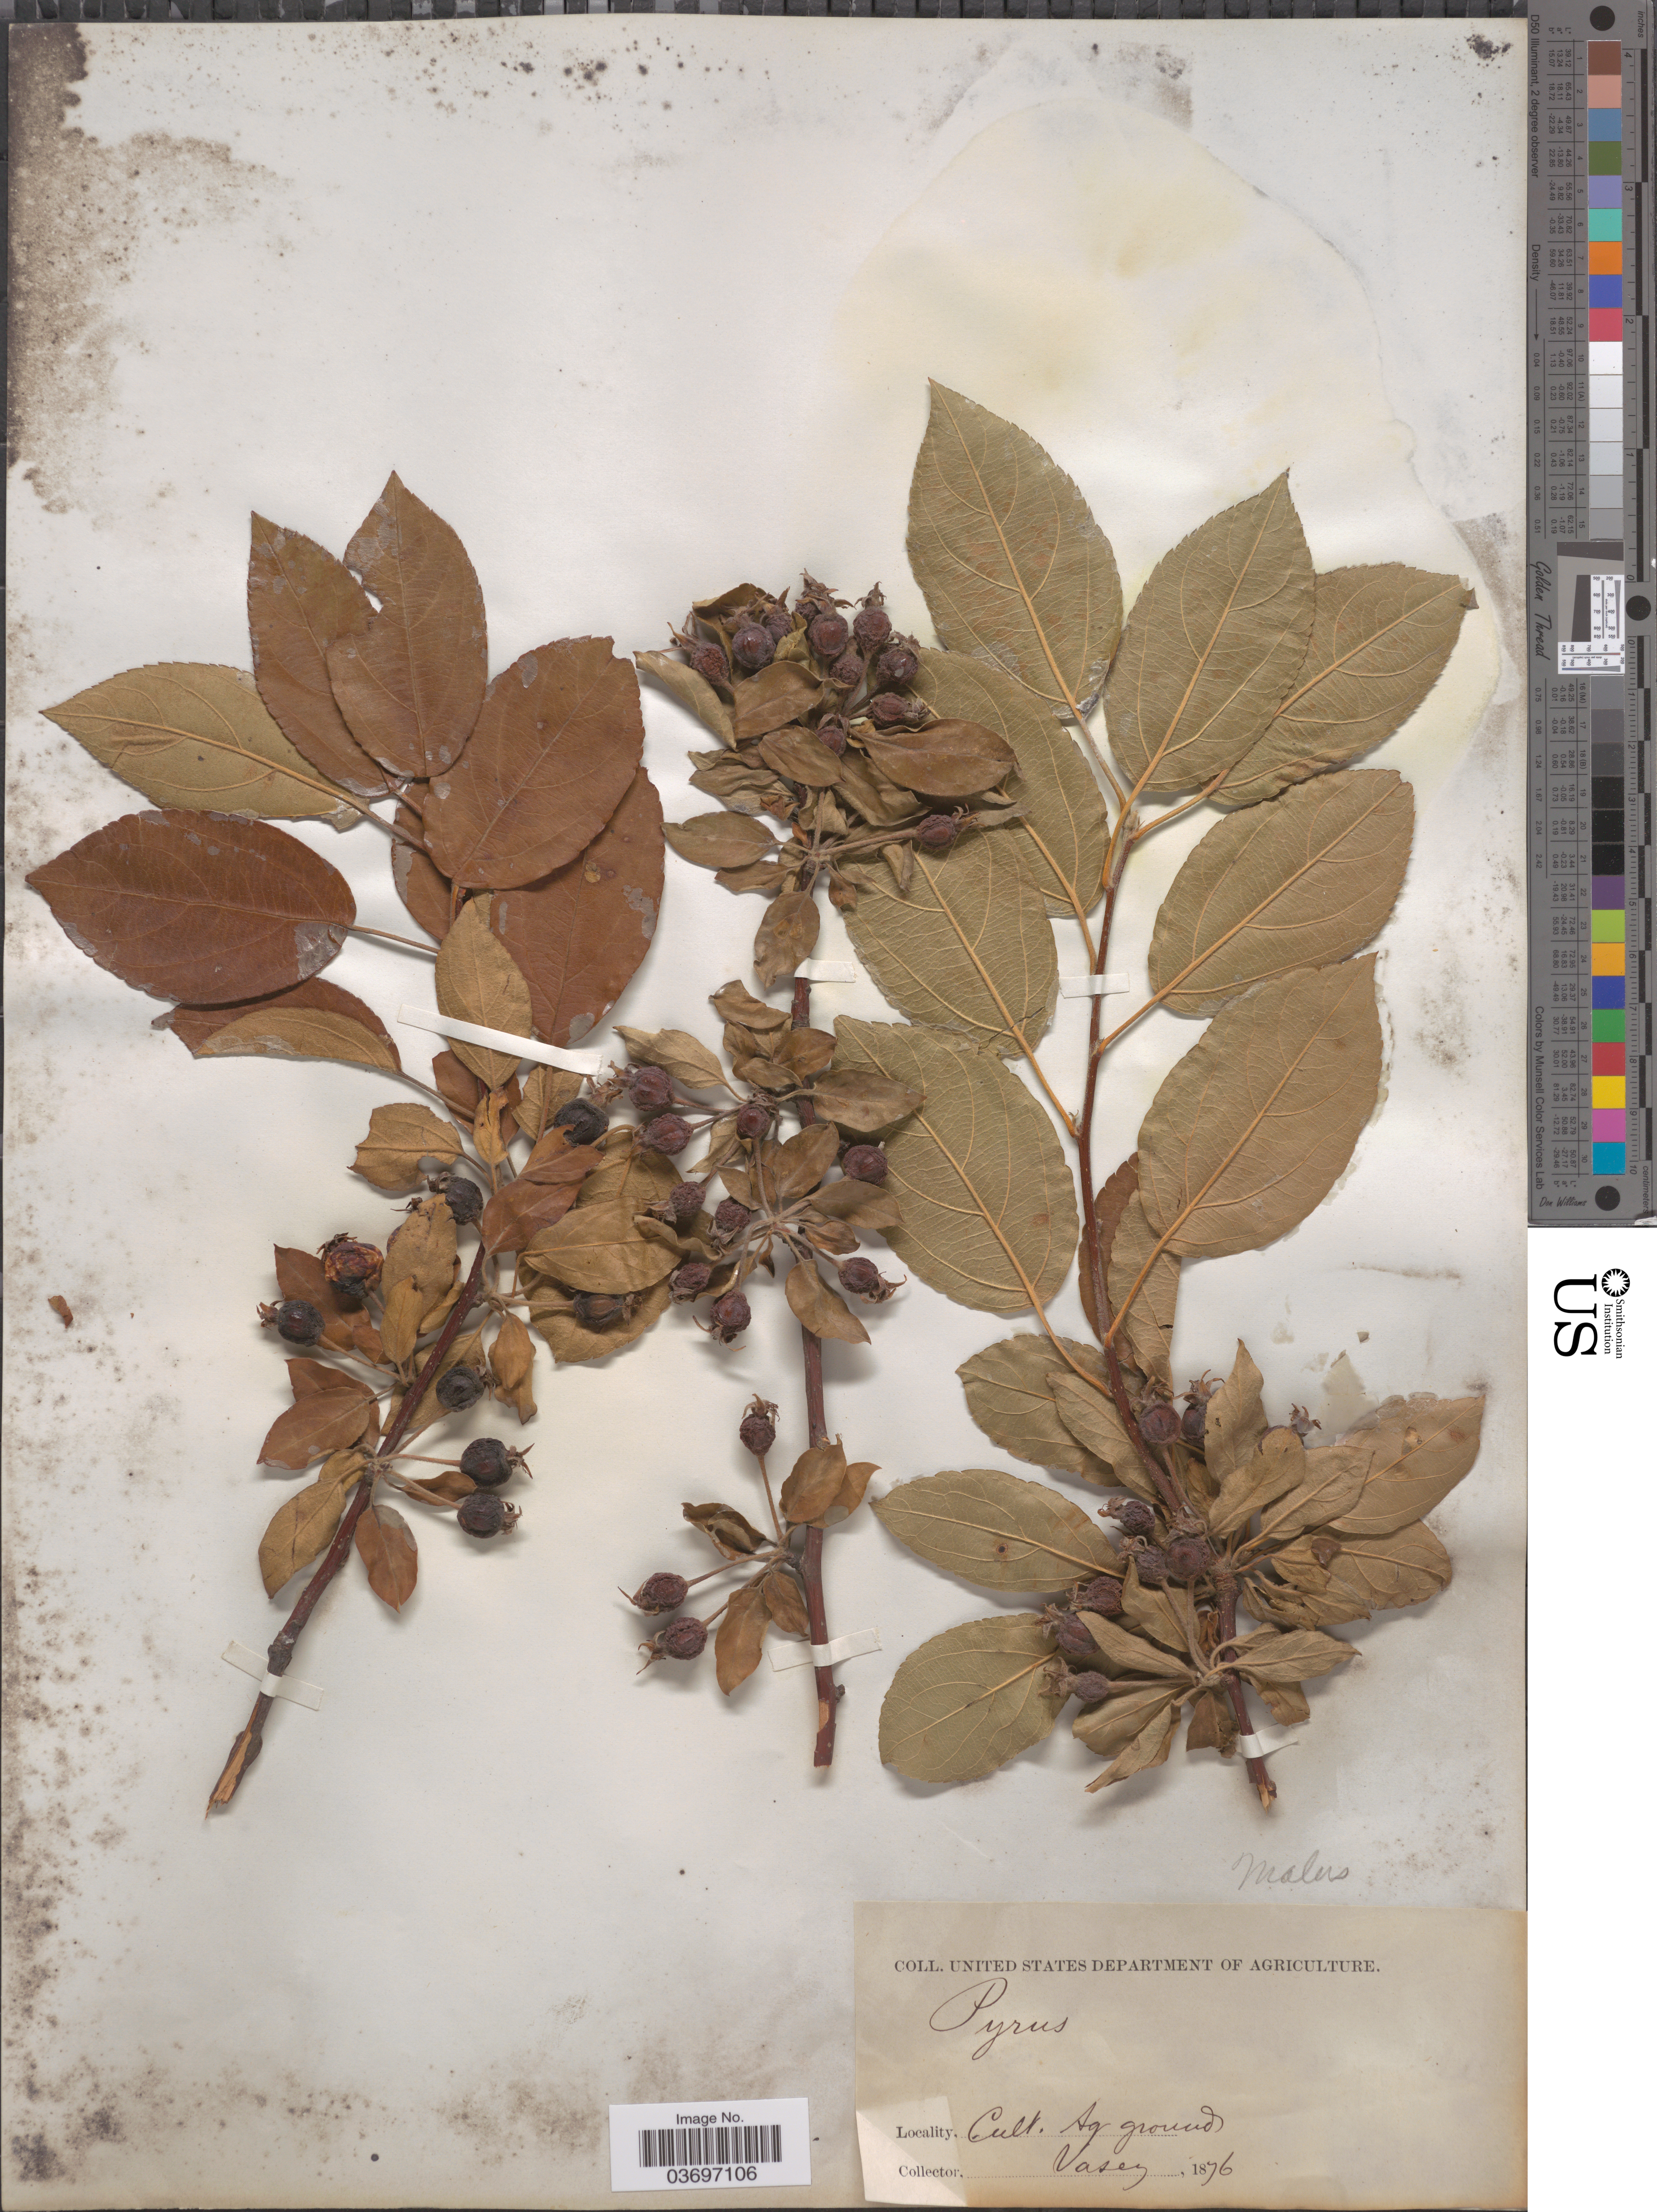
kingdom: Plantae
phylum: Tracheophyta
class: Magnoliopsida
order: Rosales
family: Rosaceae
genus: Malus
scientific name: Malus sp.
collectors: Vasey, --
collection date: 1876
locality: Ag grounds.